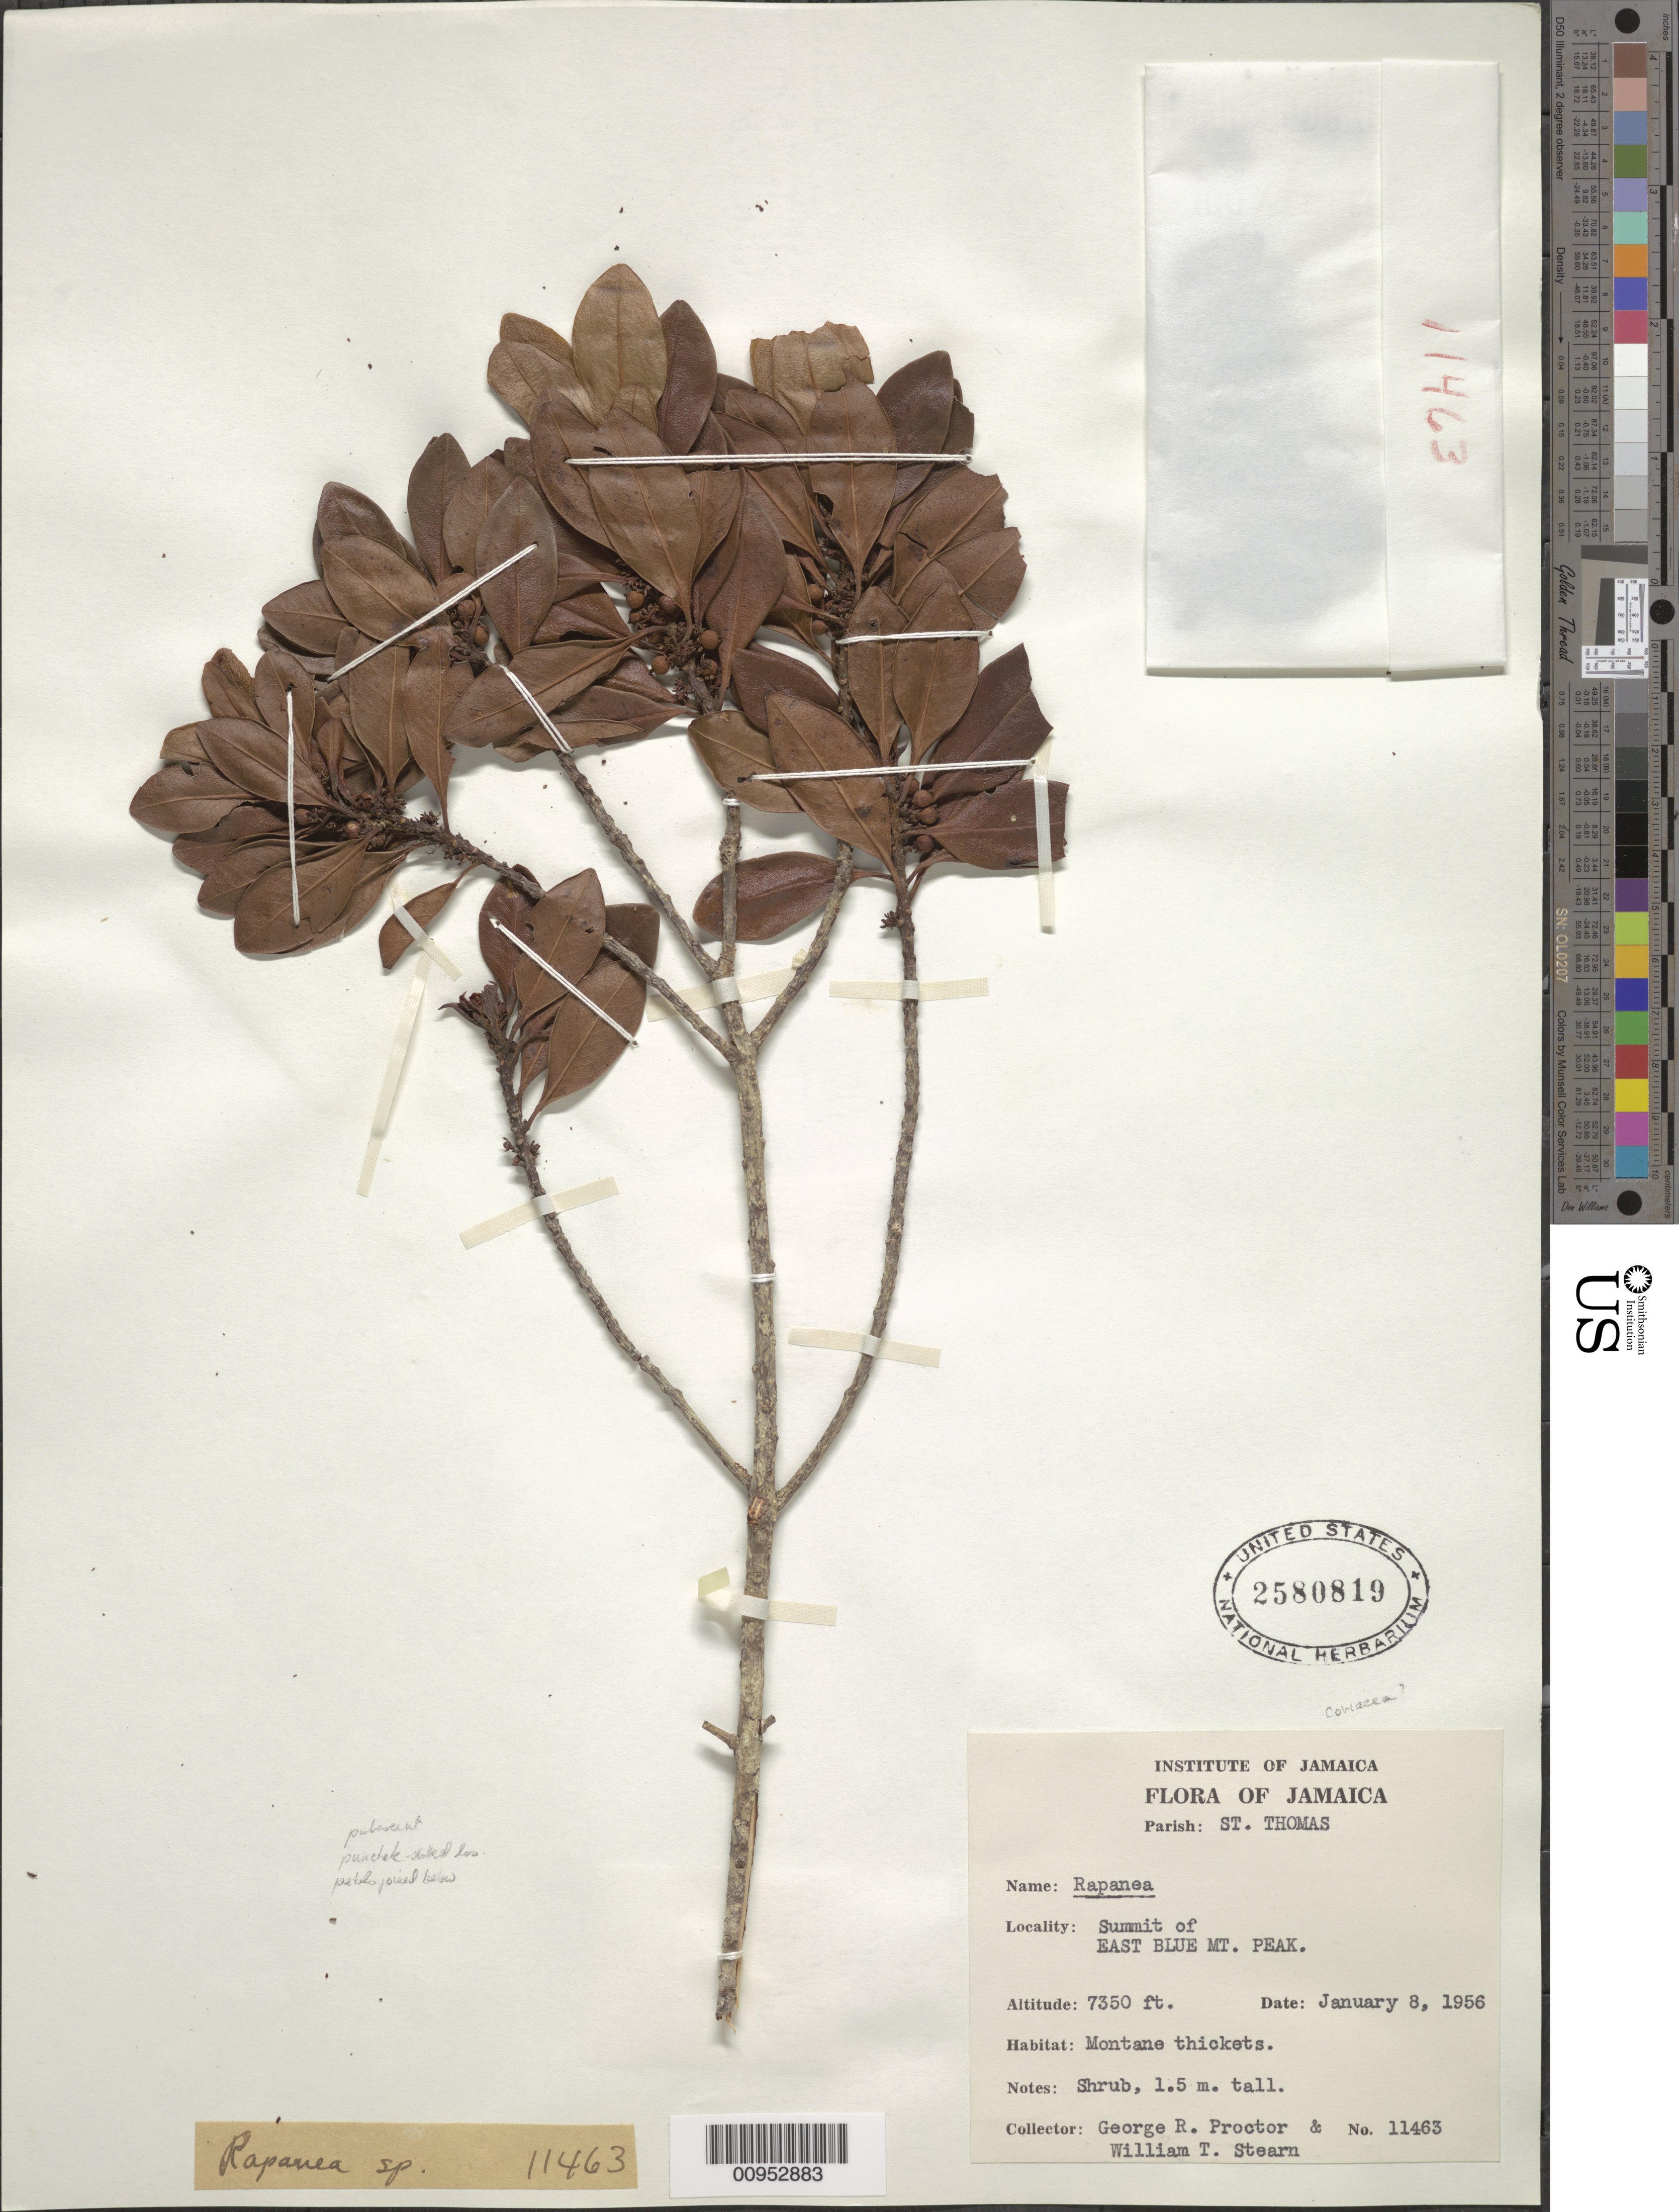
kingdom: Plantae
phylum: Tracheophyta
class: Magnoliopsida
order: Ericales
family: Primulaceae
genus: Myrsine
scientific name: Myrsine sp.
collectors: G. R. Proctor & W. T. Stearn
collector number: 11463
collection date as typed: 08 Jan 1956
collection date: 1956-01-08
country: Jamaica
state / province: Saint Thomas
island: Jamaica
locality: Summit of East Blue Mt. Peak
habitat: Montane thickets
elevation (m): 2240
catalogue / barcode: US 2580819